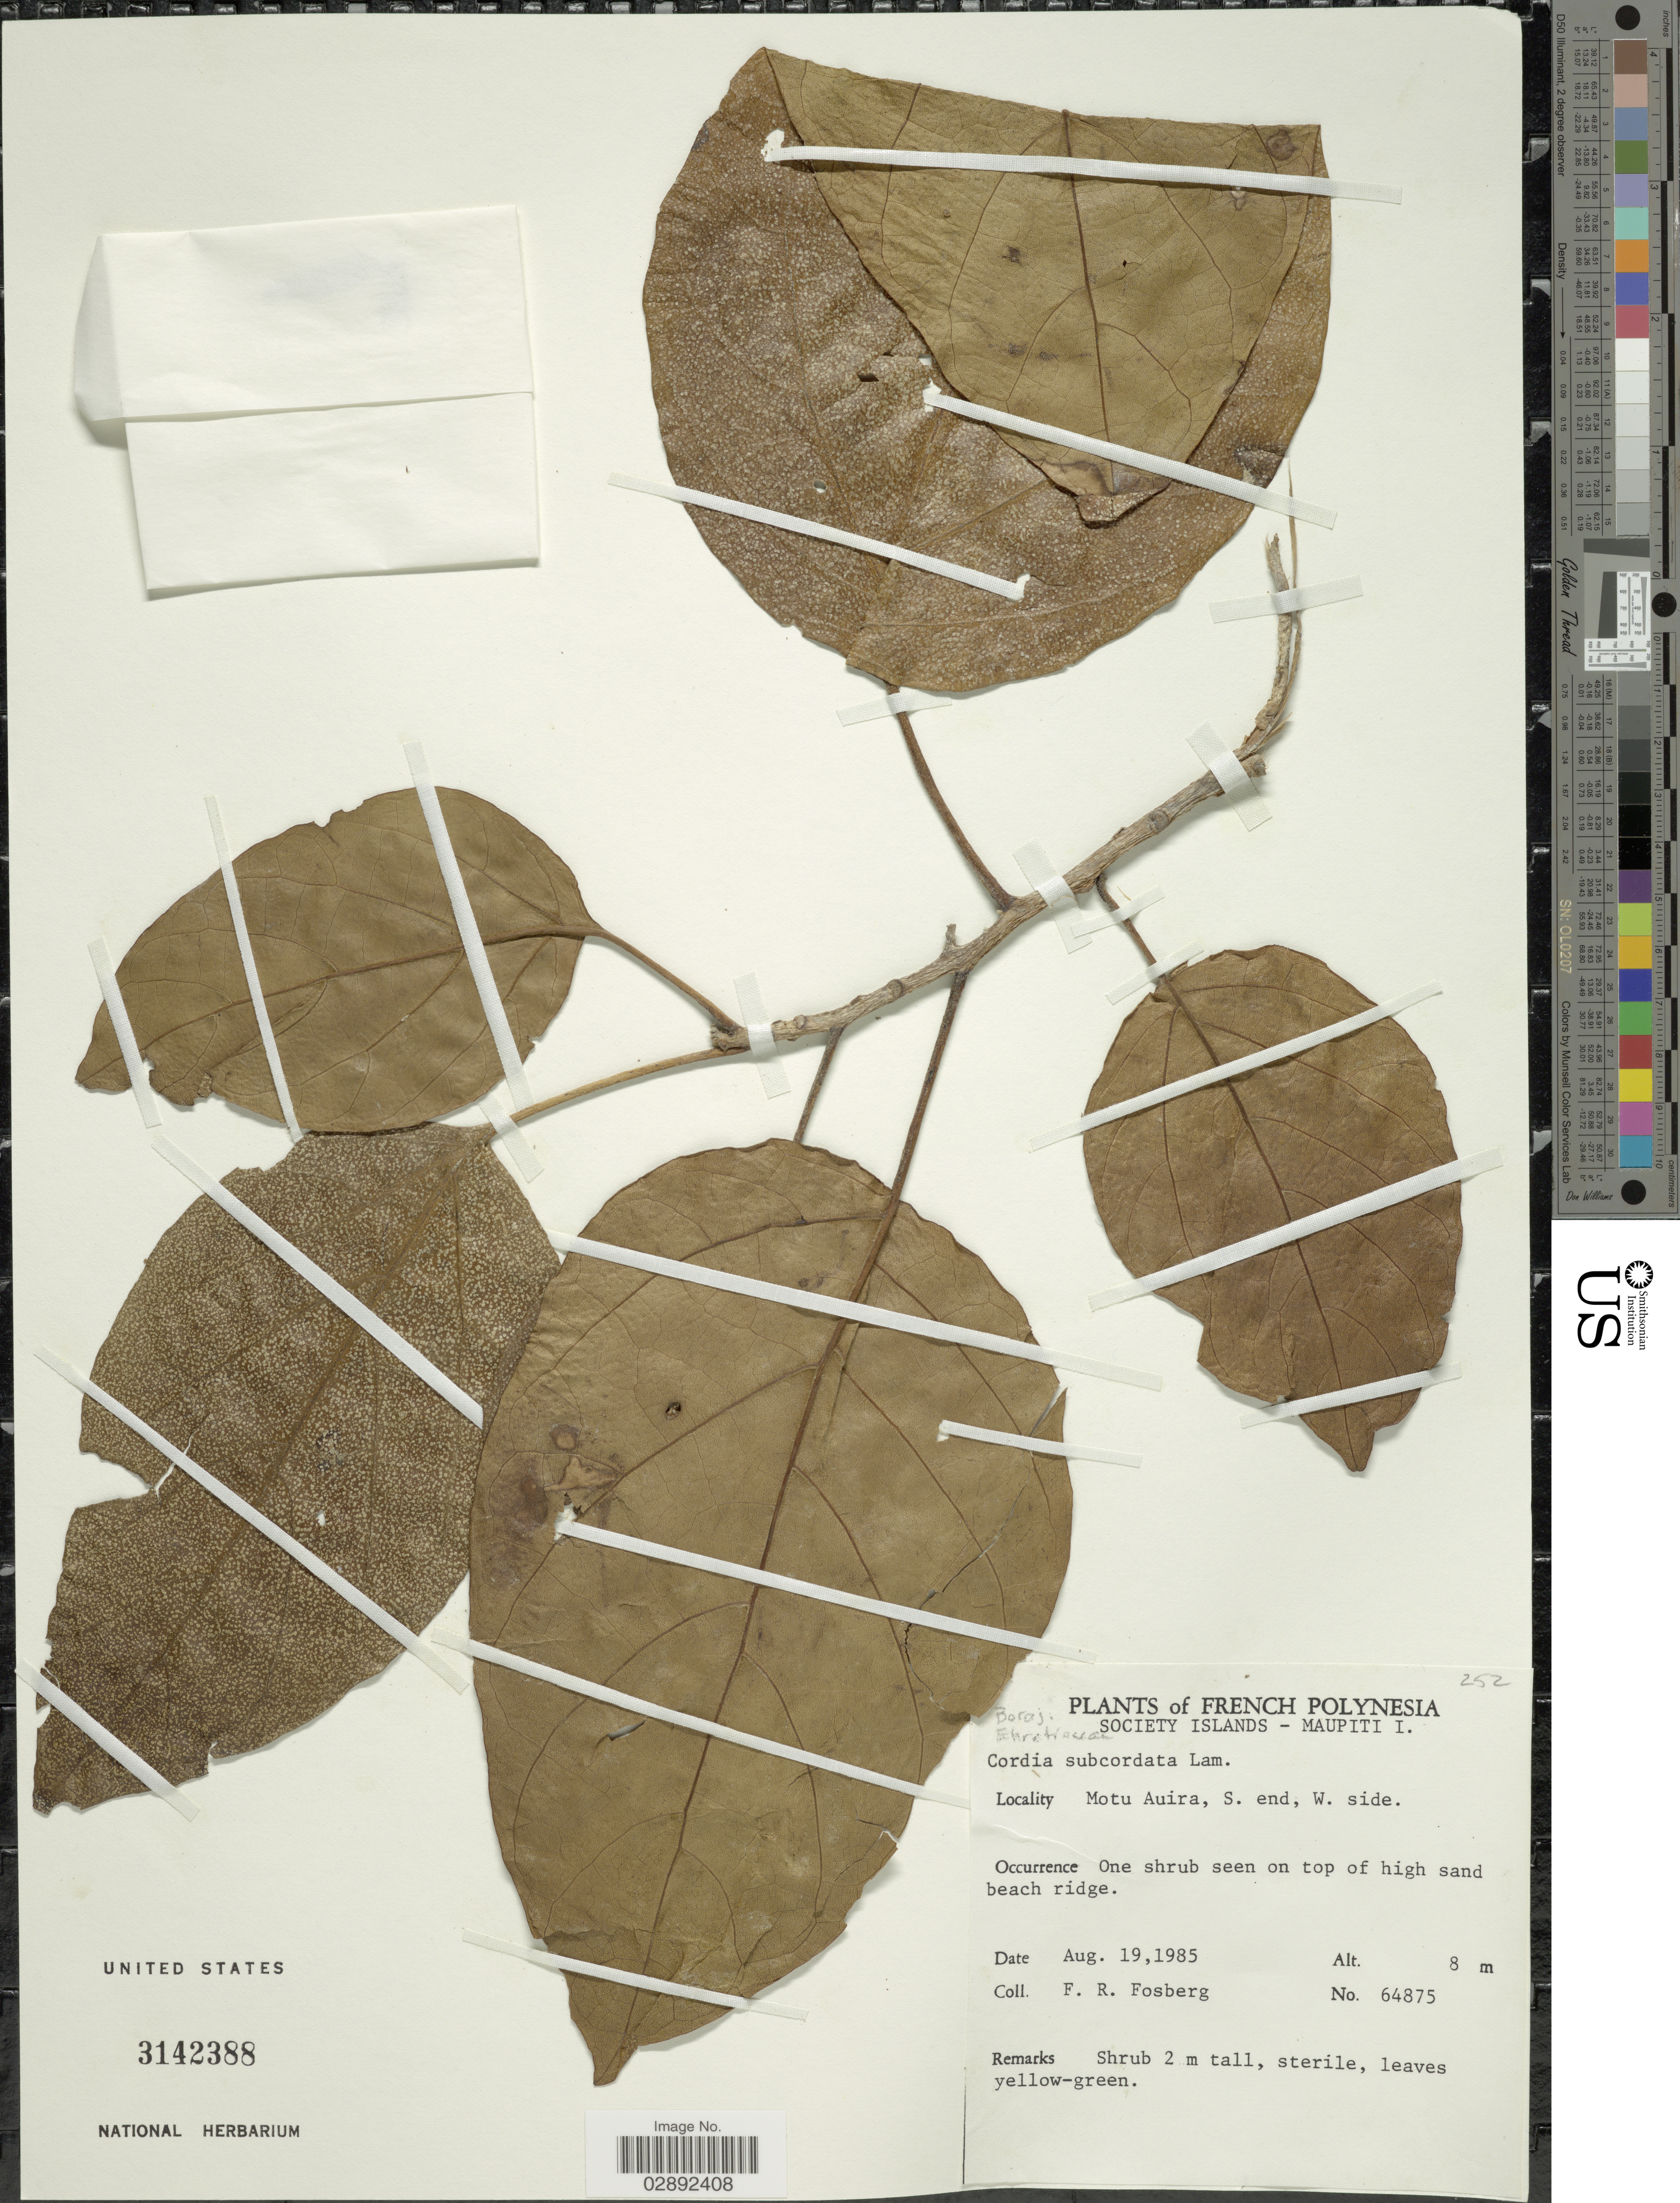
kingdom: Plantae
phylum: Tracheophyta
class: Magnoliopsida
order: Boraginales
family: Cordiaceae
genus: Cordia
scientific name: Cordia subcordata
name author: Lam.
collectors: F. R. Fosberg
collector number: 64875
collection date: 1985-08-19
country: French Polynesia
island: Maupiti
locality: Society Islands - Maupiti I. Motu Auira, S. end, W. side.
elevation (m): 8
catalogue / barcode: US 3142388